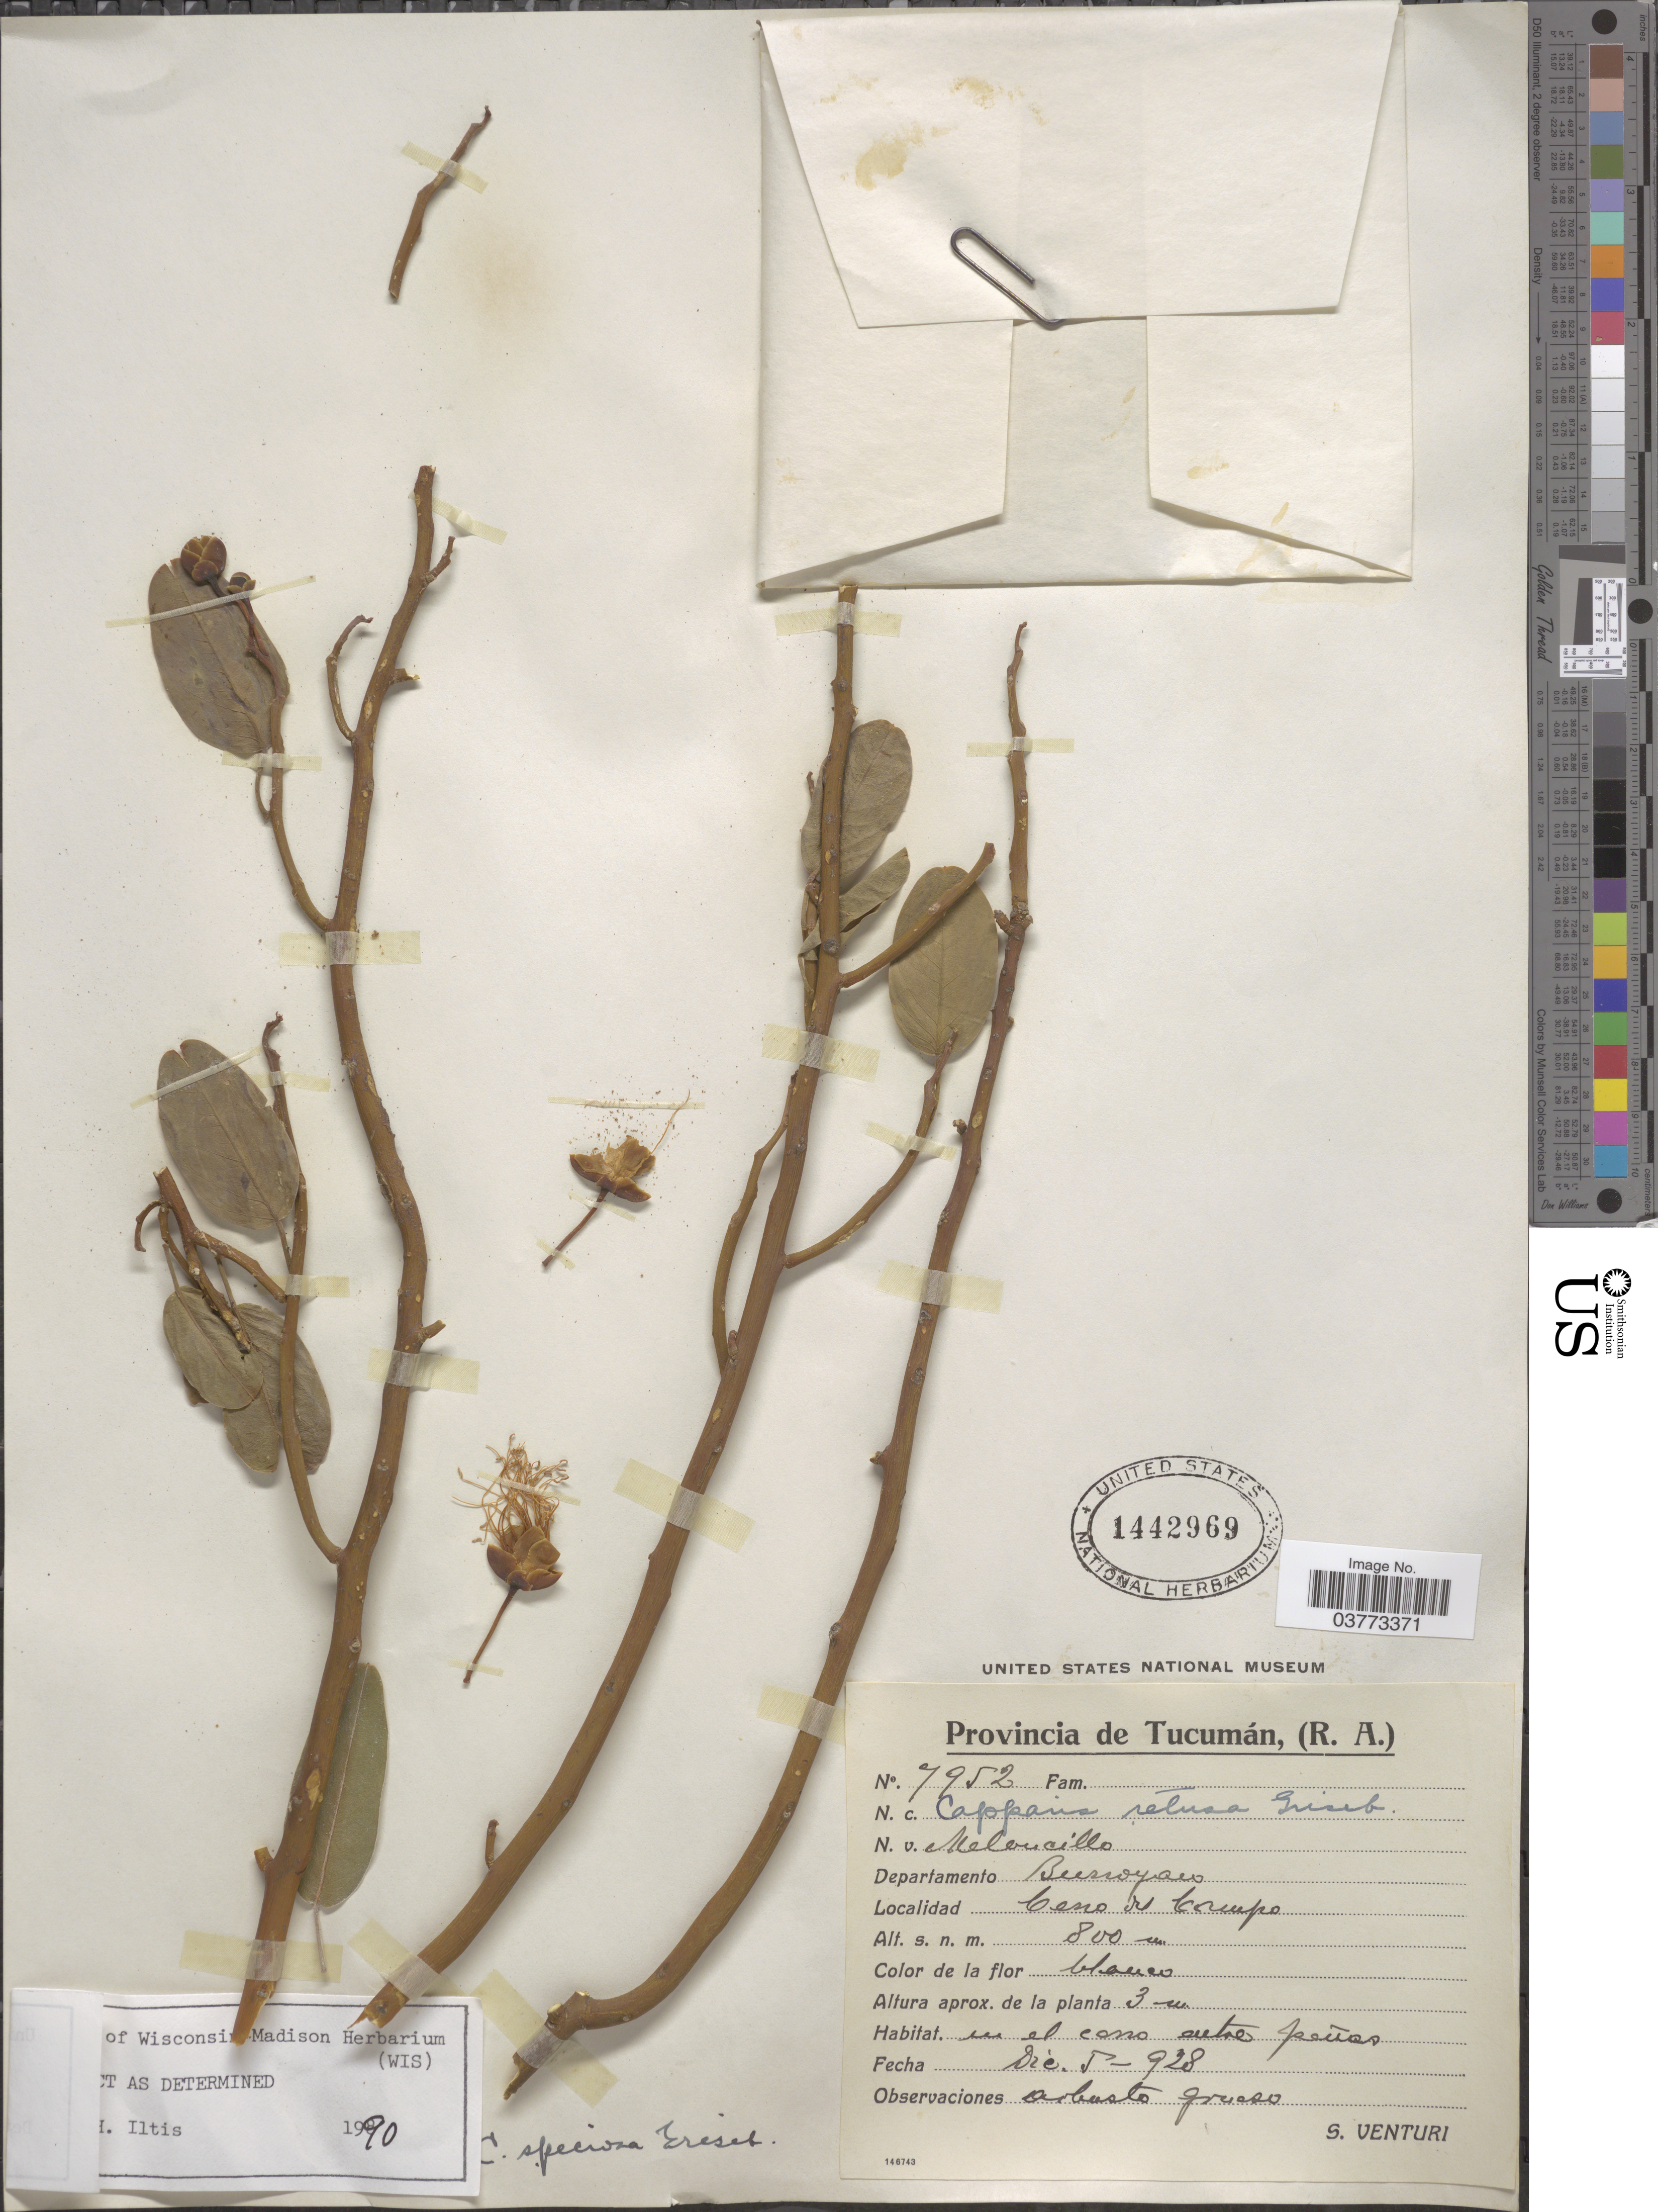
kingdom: Plantae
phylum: Tracheophyta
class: Magnoliopsida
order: Brassicales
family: Capparaceae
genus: Anisocapparis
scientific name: Anisocapparis speciosa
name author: (Griseb.) Cornejo & Iltis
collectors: S. Venturi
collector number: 7952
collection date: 1928-12-05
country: Argentina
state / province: Tucuman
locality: Departamento Burruyacu. Cerro de Campo.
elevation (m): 800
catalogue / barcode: US 1442969